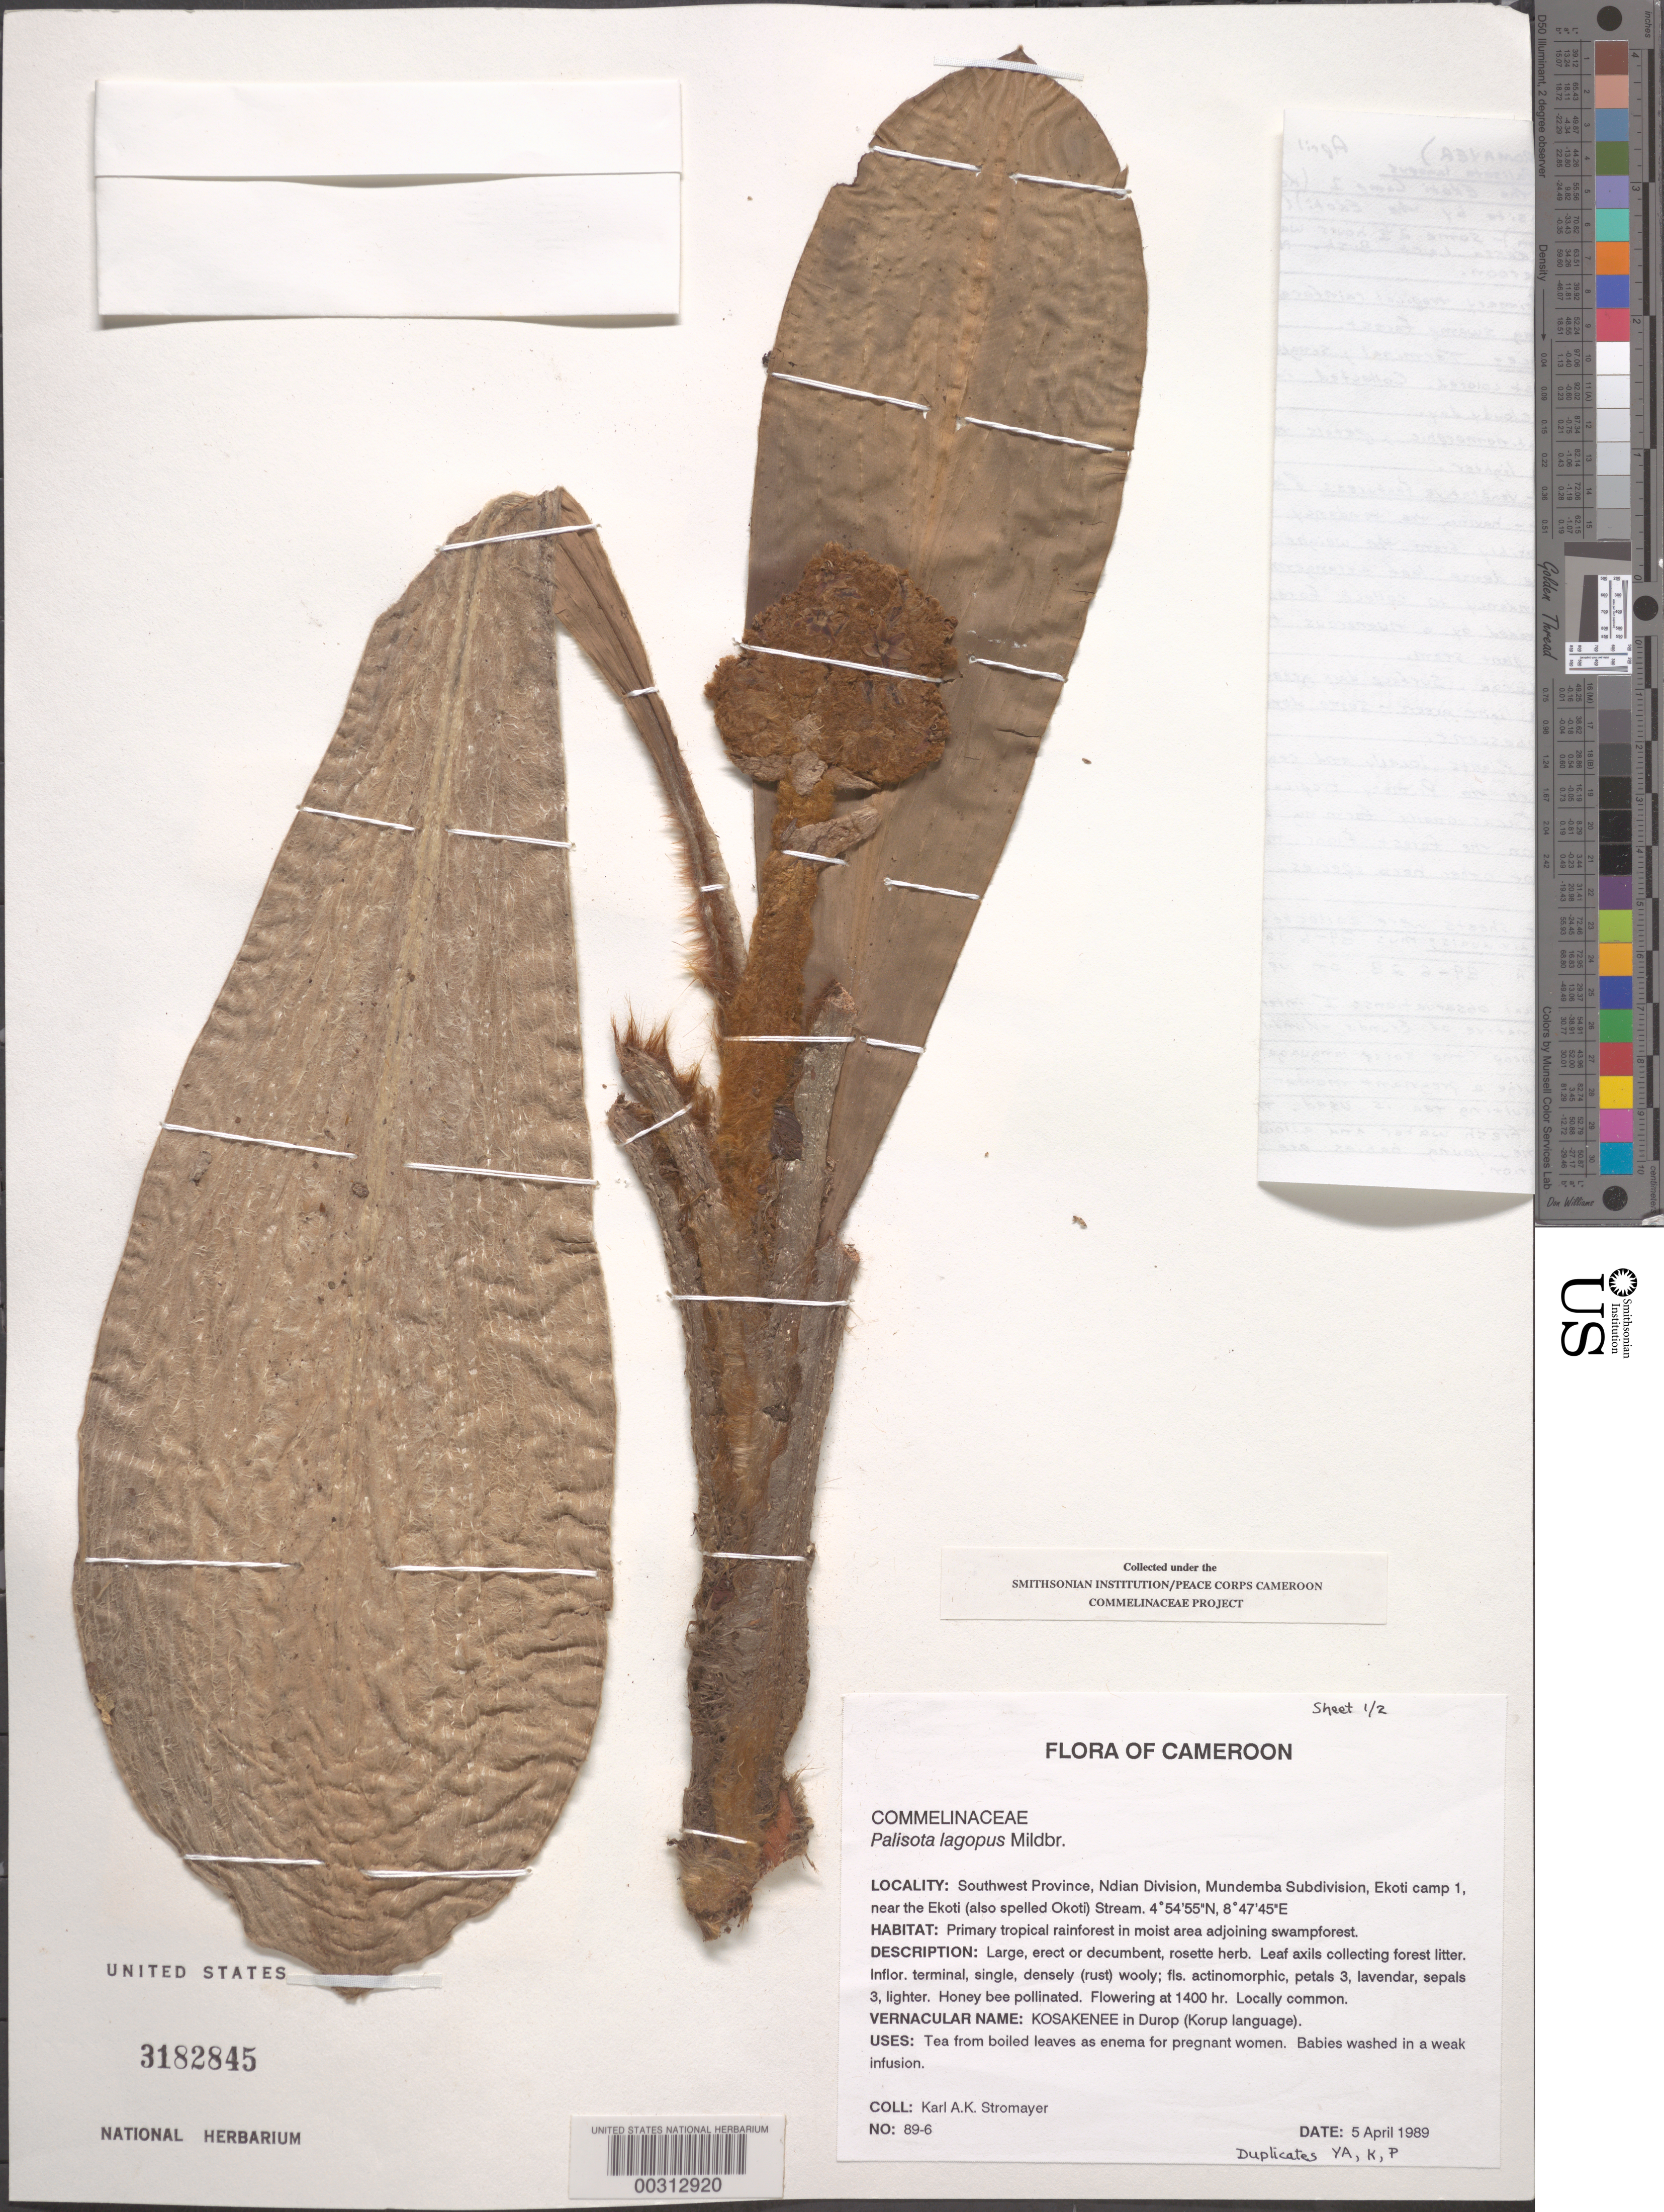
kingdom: Plantae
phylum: Tracheophyta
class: Liliopsida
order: Commelinales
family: Commelinaceae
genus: Palisota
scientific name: Palisota lagopus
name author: Mildbr.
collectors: K. A. Stromayer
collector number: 89-6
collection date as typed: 05 Apr 1989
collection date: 1989-04-05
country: Cameroon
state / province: Sud-Ouest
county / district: Ndian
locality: Mundemba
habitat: Primary tropical rainforest in moist area adjoining swampforest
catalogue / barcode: US 3182845